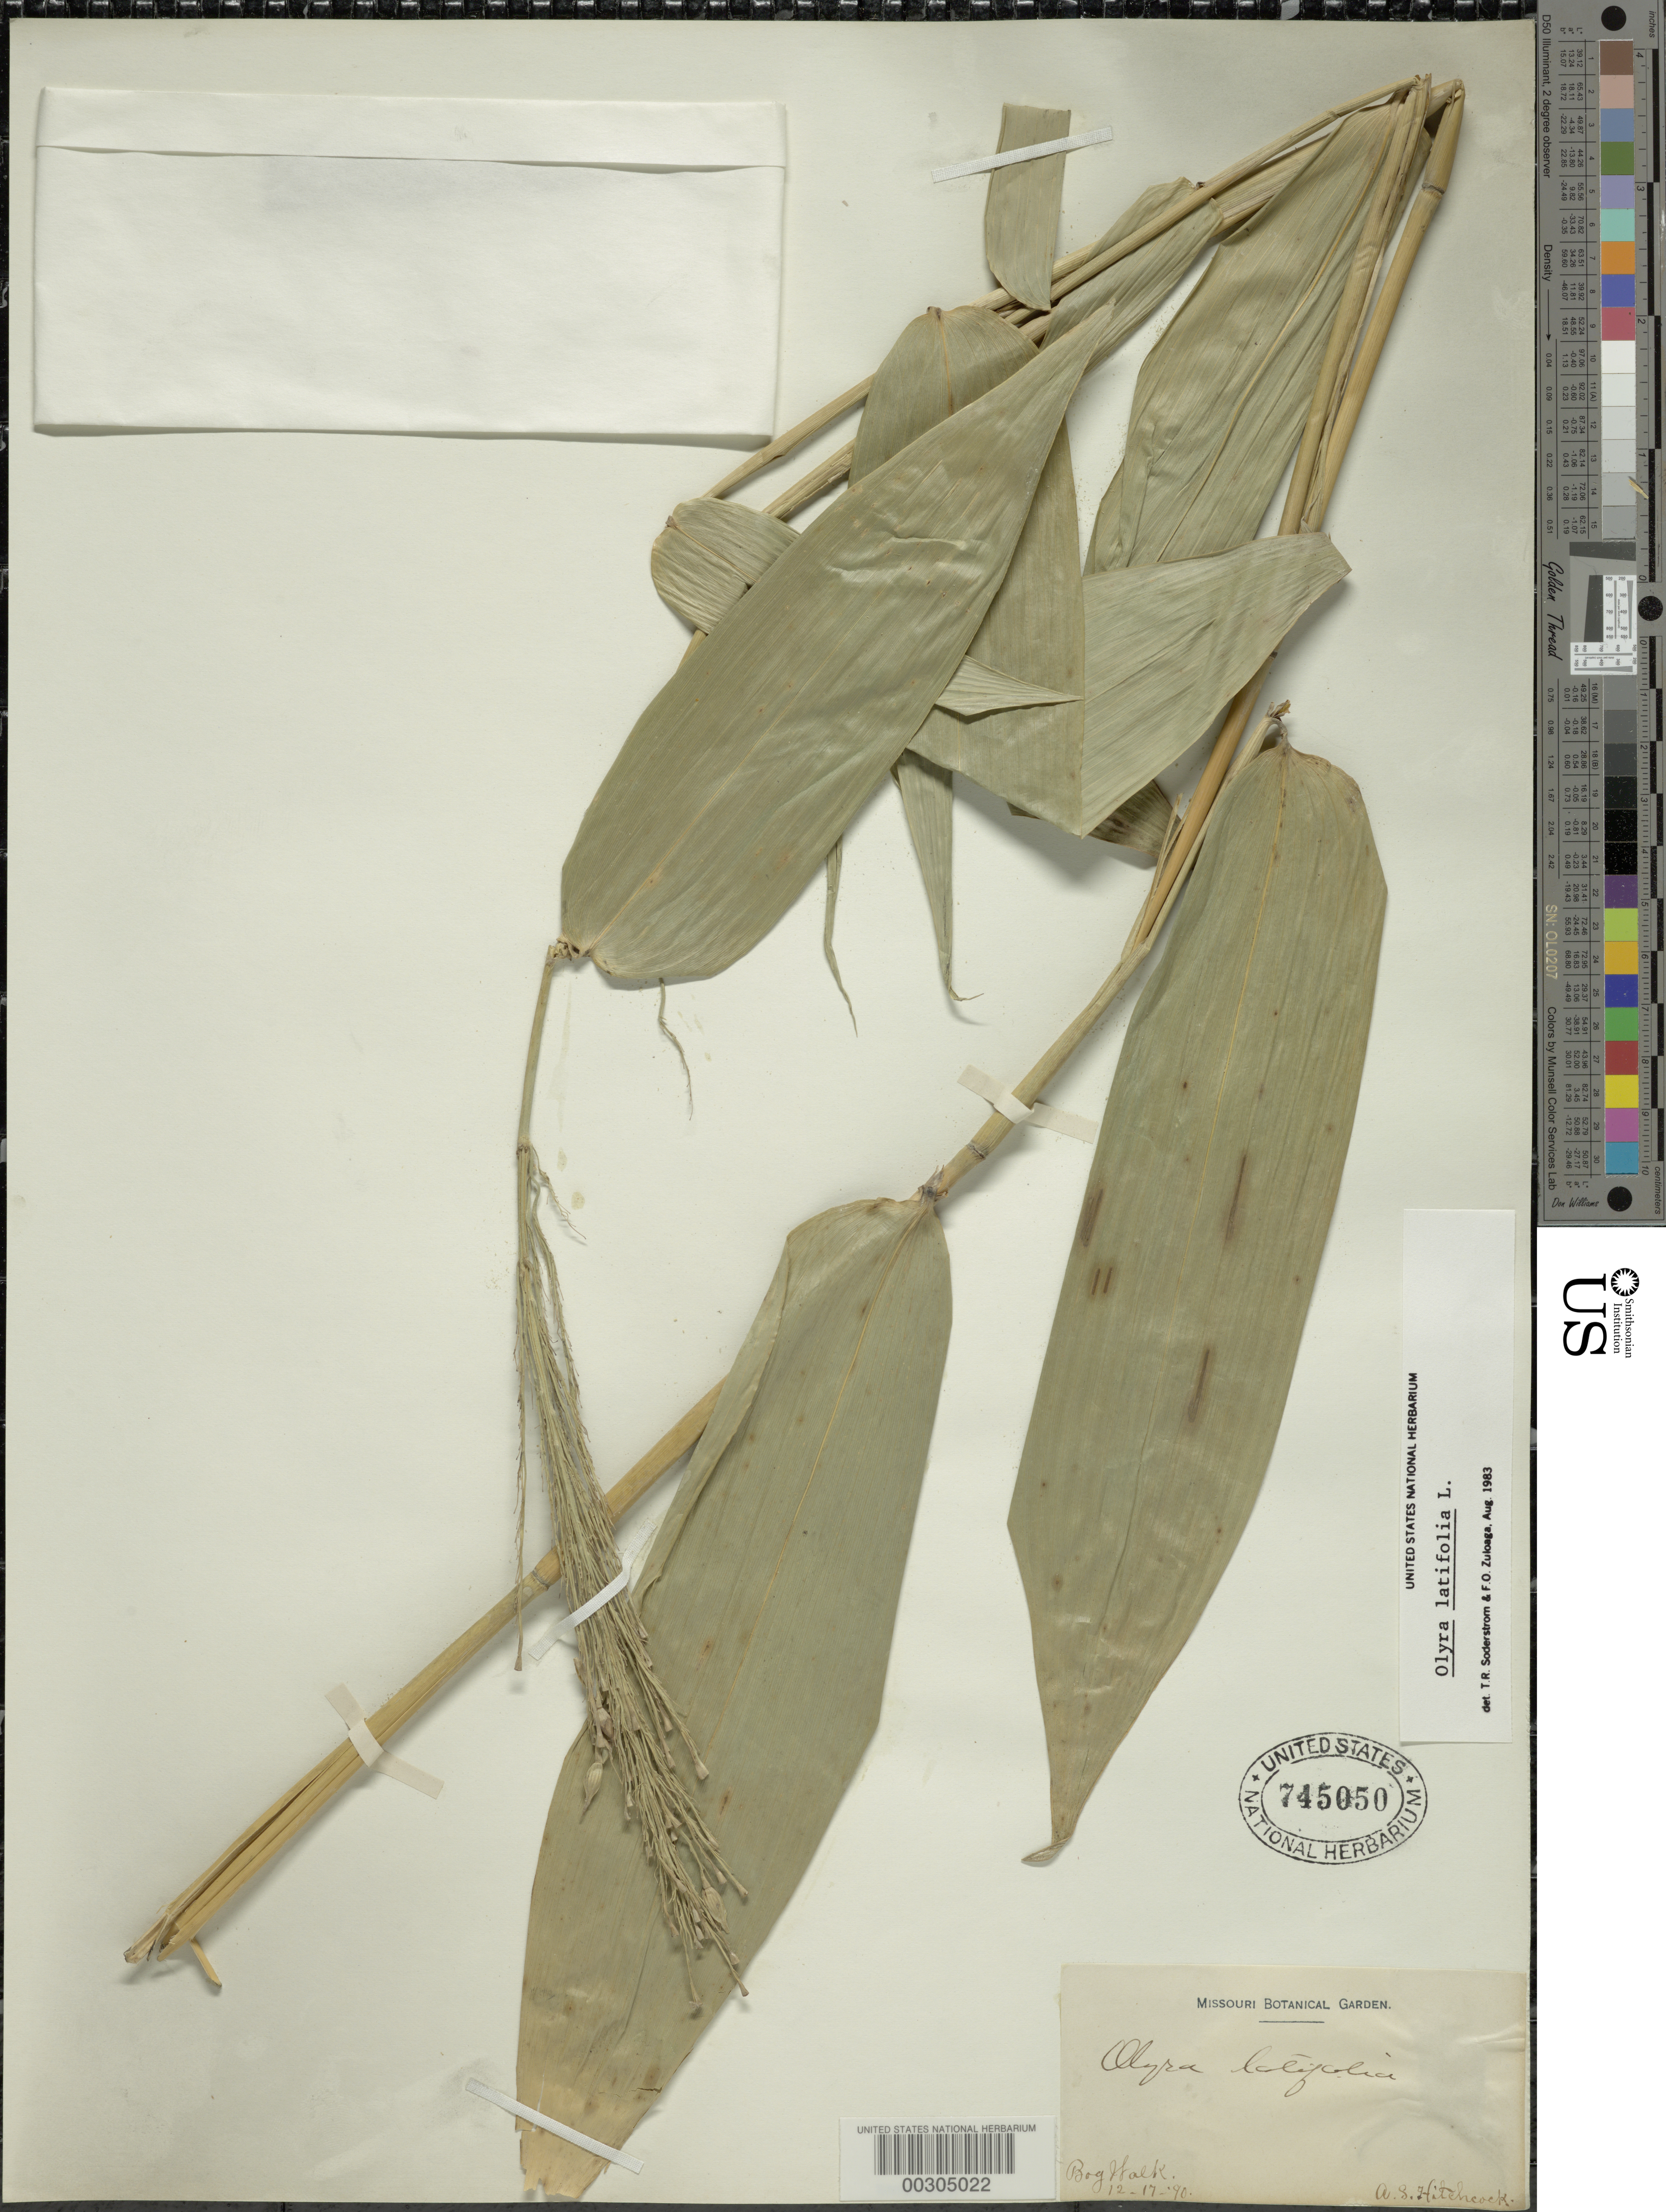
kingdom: Plantae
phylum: Tracheophyta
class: Liliopsida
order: Poales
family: Poaceae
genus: Olyra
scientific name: Olyra latifolia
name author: L.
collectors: A. S. Hitchcock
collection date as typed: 17 Dec 1890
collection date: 1890-12-17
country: Jamaica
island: Greater Antilles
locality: Bog walk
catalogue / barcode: US 745050